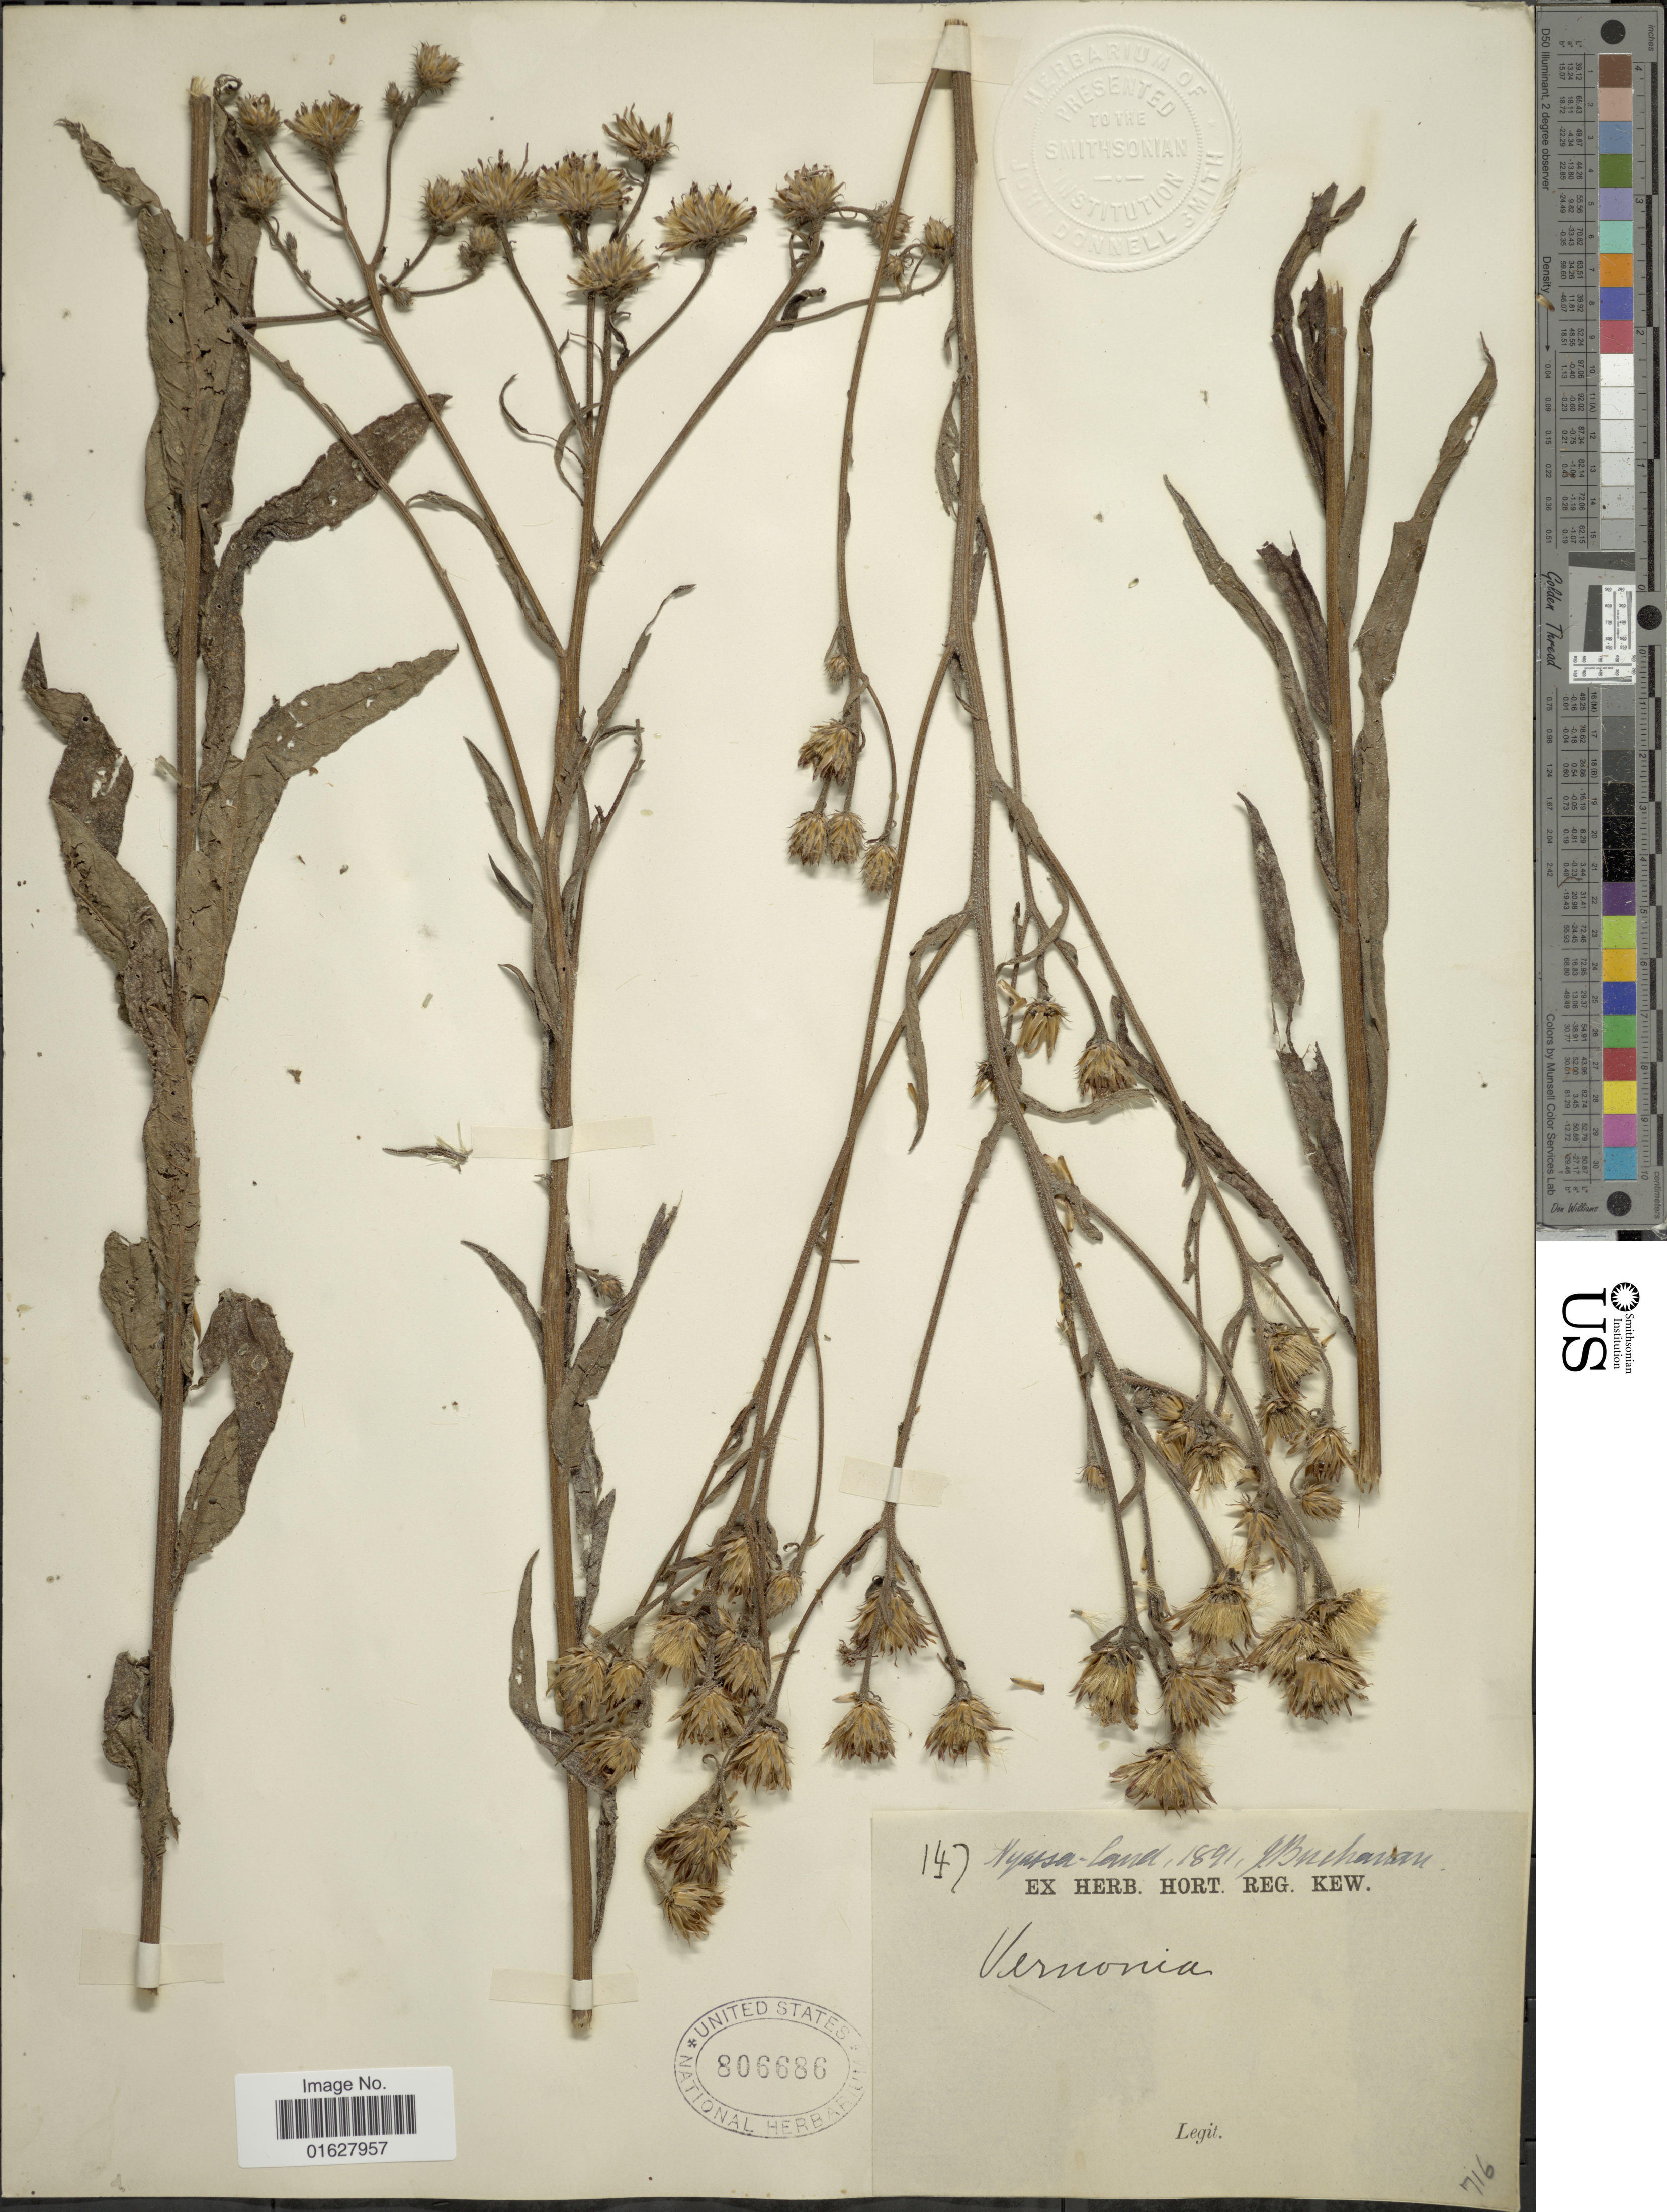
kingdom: Plantae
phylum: Tracheophyta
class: Magnoliopsida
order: Asterales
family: Asteraceae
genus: Vernonia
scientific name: Vernonia sp.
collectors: Buchanan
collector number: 147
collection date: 1891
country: Malawi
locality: Nyassa-land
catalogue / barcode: US 806686